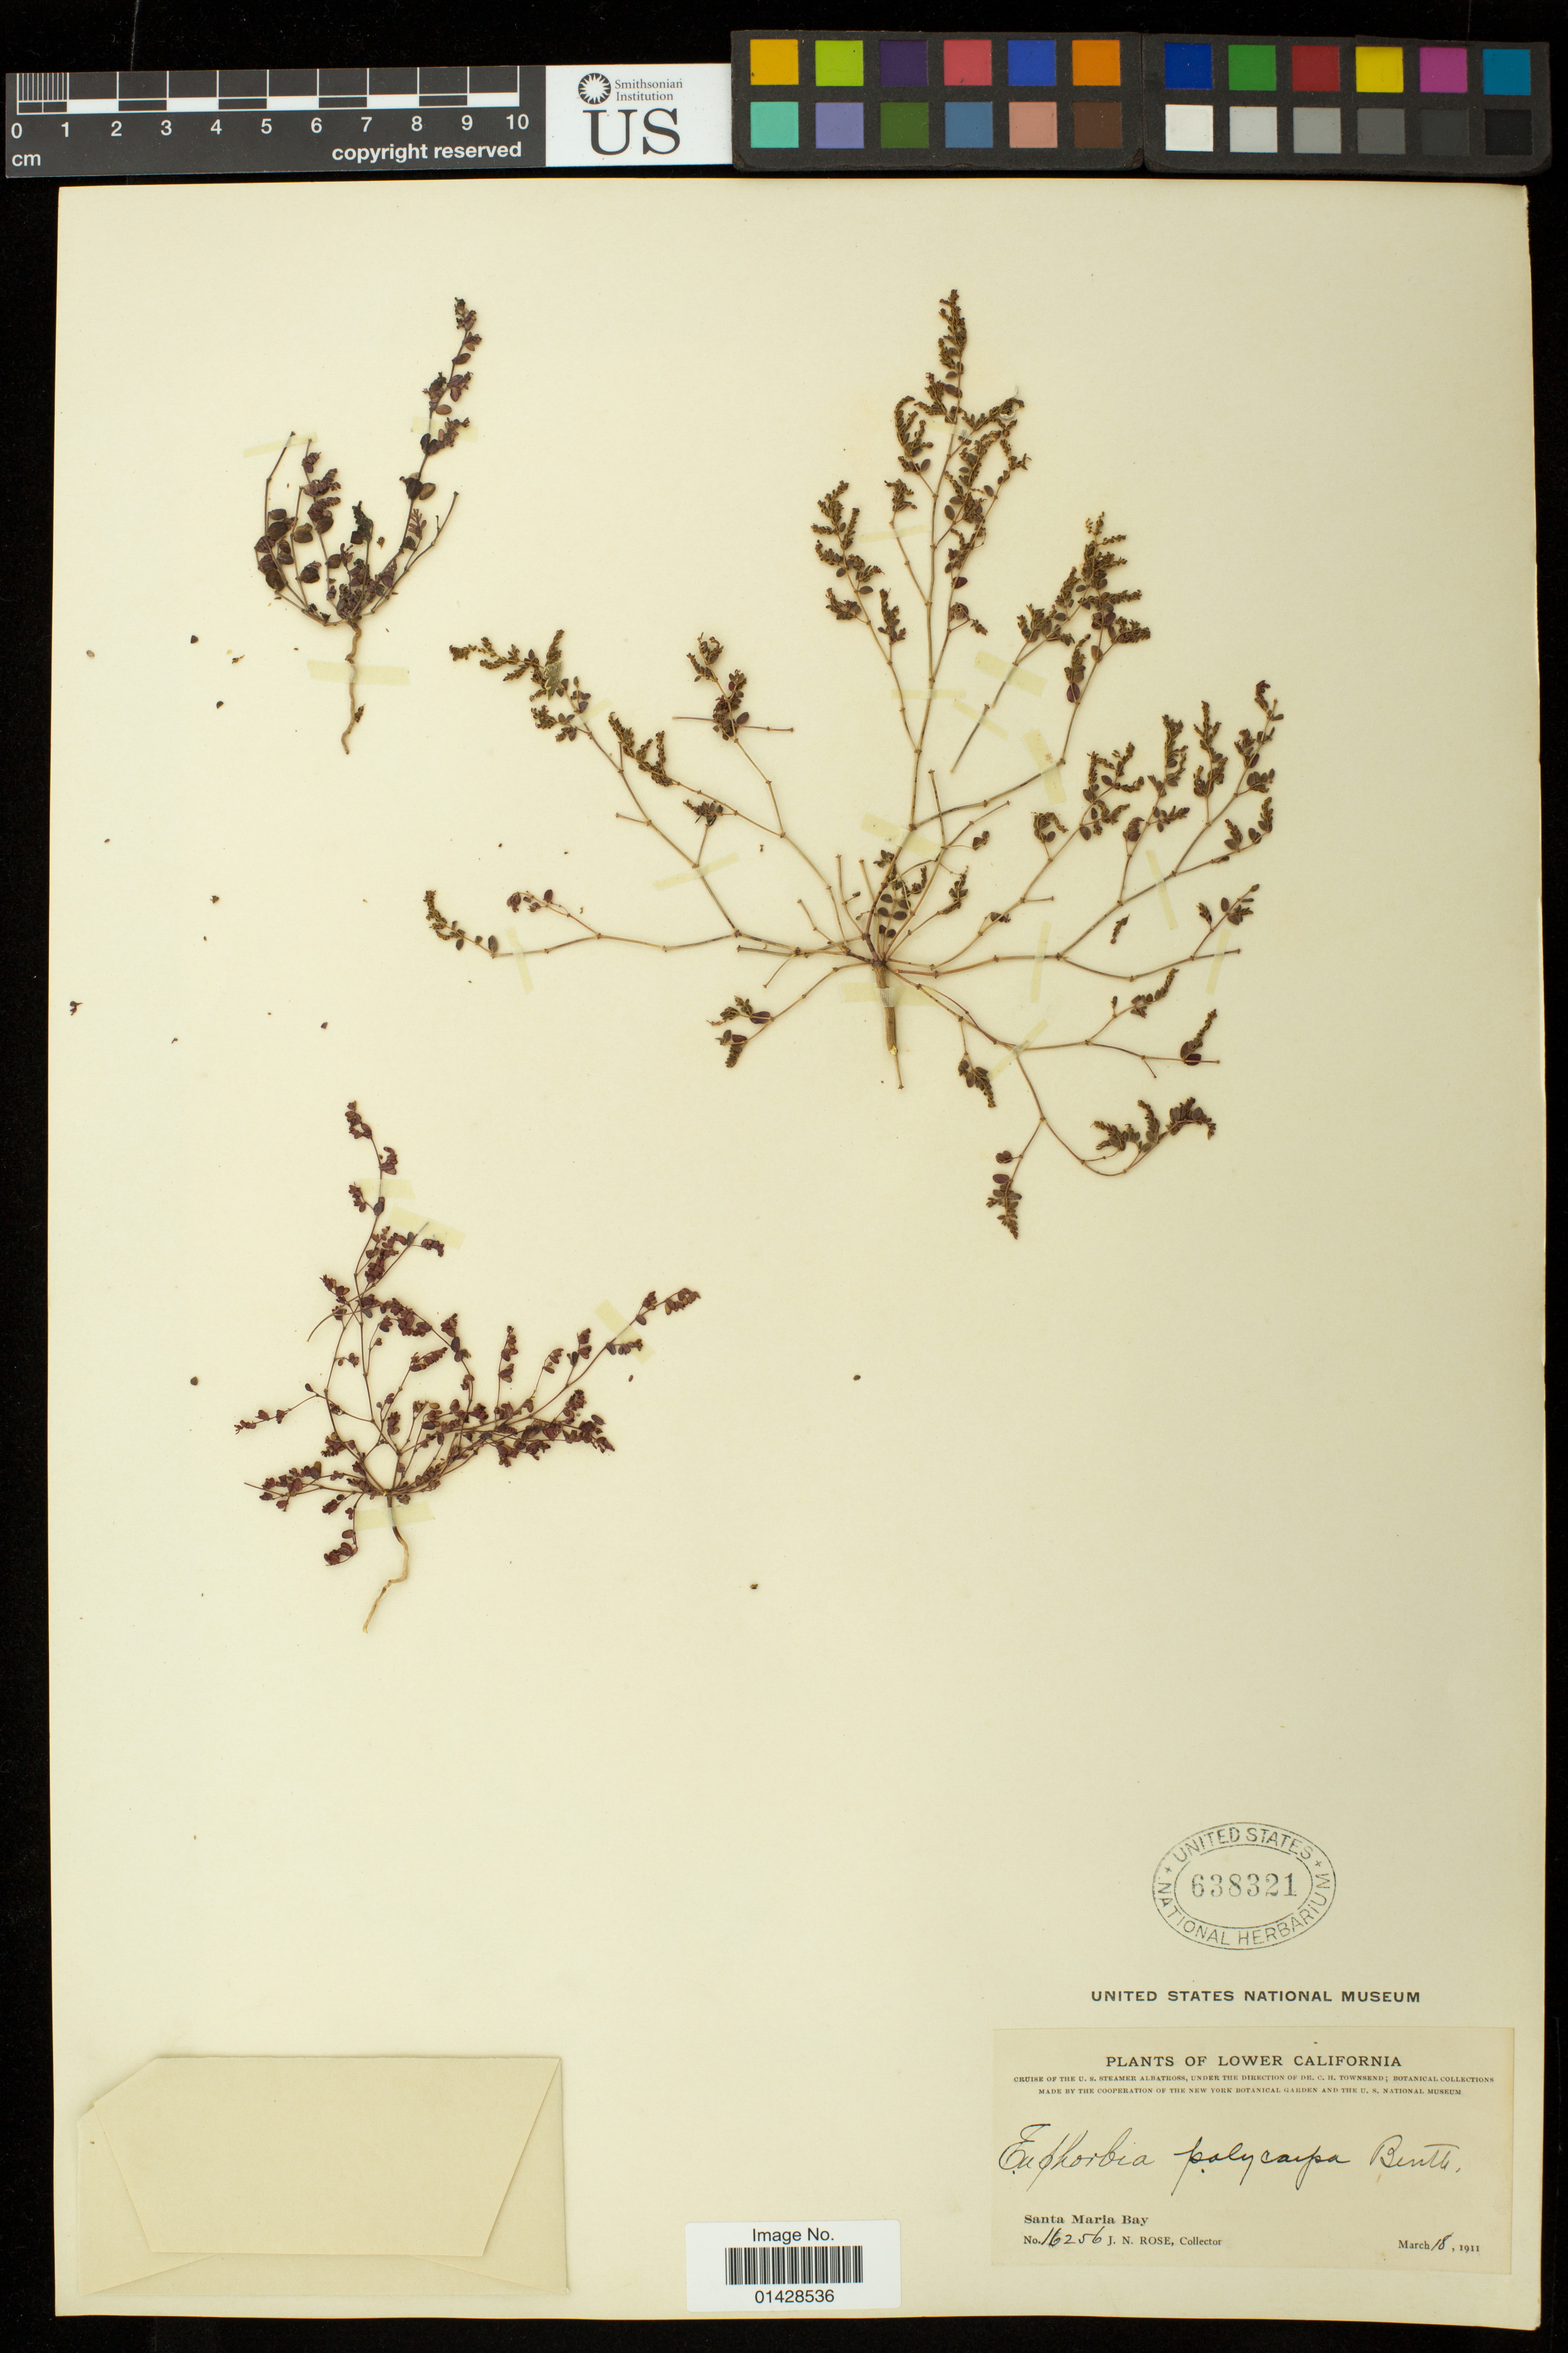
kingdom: Plantae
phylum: Tracheophyta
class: Magnoliopsida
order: Malpighiales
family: Euphorbiaceae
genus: Euphorbia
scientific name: Euphorbia polycarpa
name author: Benth.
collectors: J. N. Rose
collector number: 16256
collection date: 1911-03-18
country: Mexico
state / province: Baja California Sur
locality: Santa Maria Bay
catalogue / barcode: US 638321